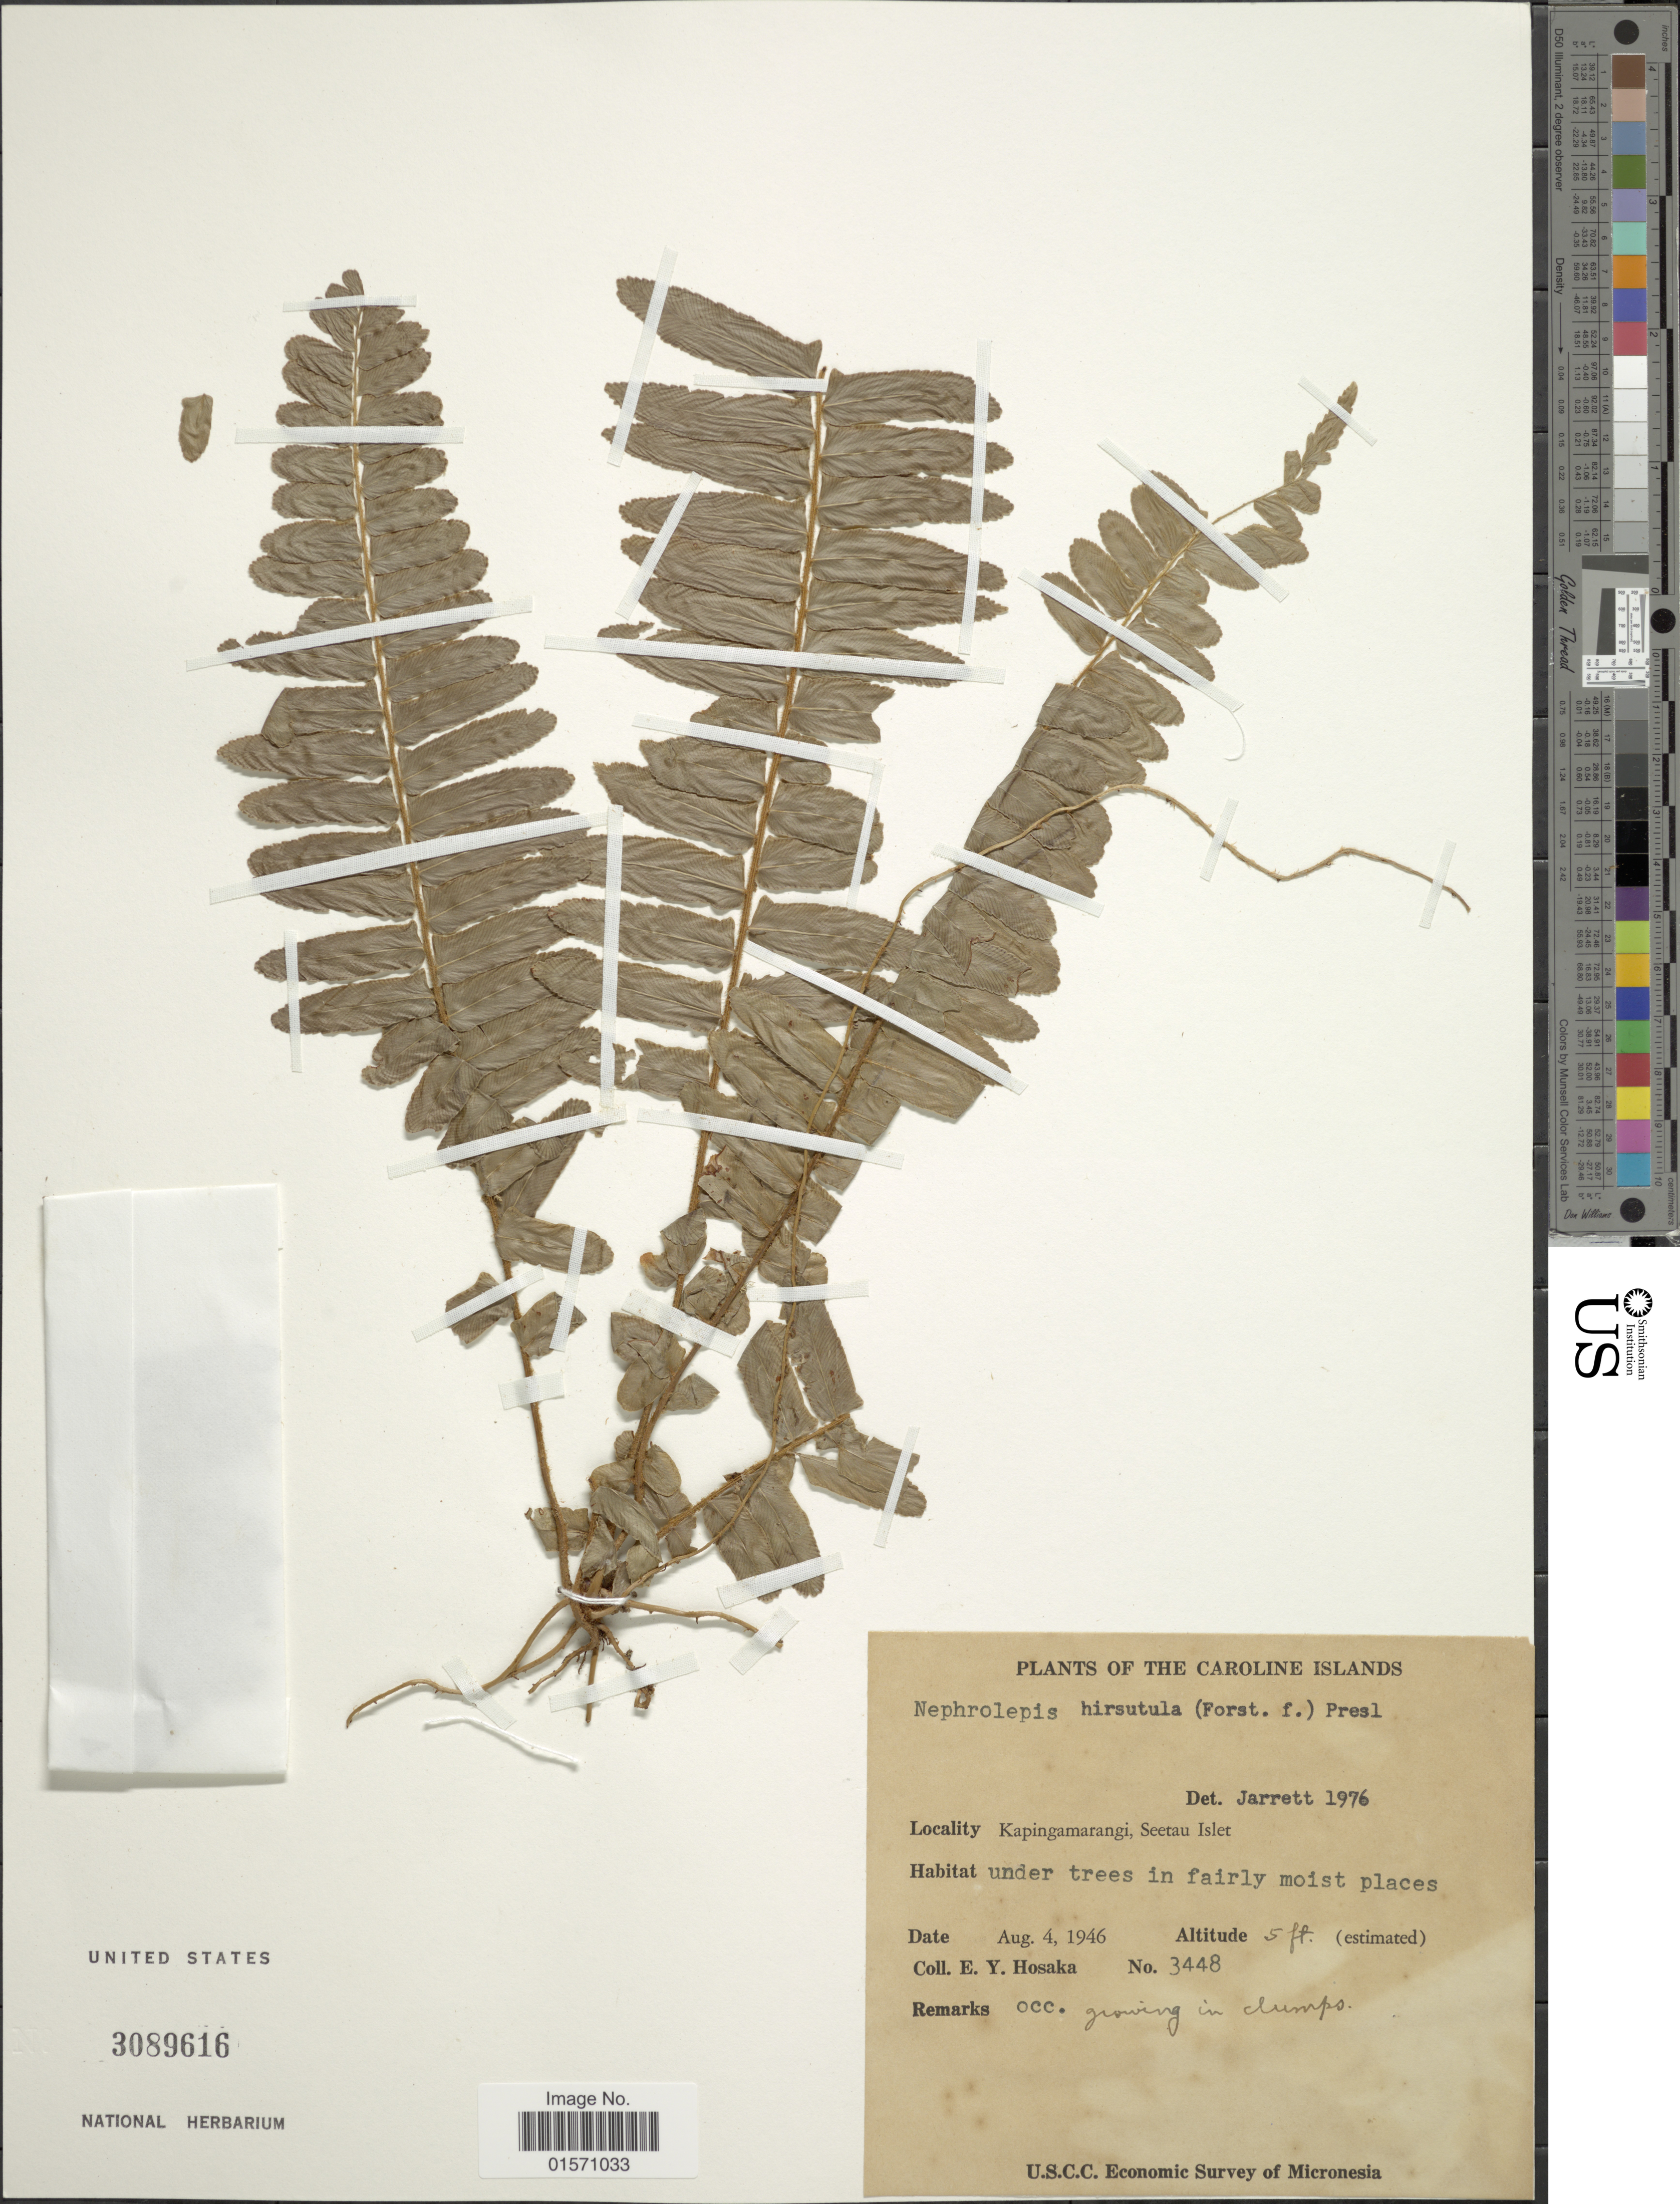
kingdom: Plantae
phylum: Tracheophyta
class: Polypodiopsida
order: Polypodiales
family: Nephrolepidaceae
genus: Nephrolepis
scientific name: Nephrolepis hirsutula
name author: (G. Forst.) C. Presl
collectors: E. Y. Hosaka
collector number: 3448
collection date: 1946-08-04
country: Micronesia, Federated States of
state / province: Pohnpei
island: Kapingamarangi Atoll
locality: Caroline Islands. Kapingamarangi, Seetau Islet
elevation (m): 2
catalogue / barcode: US 3089616